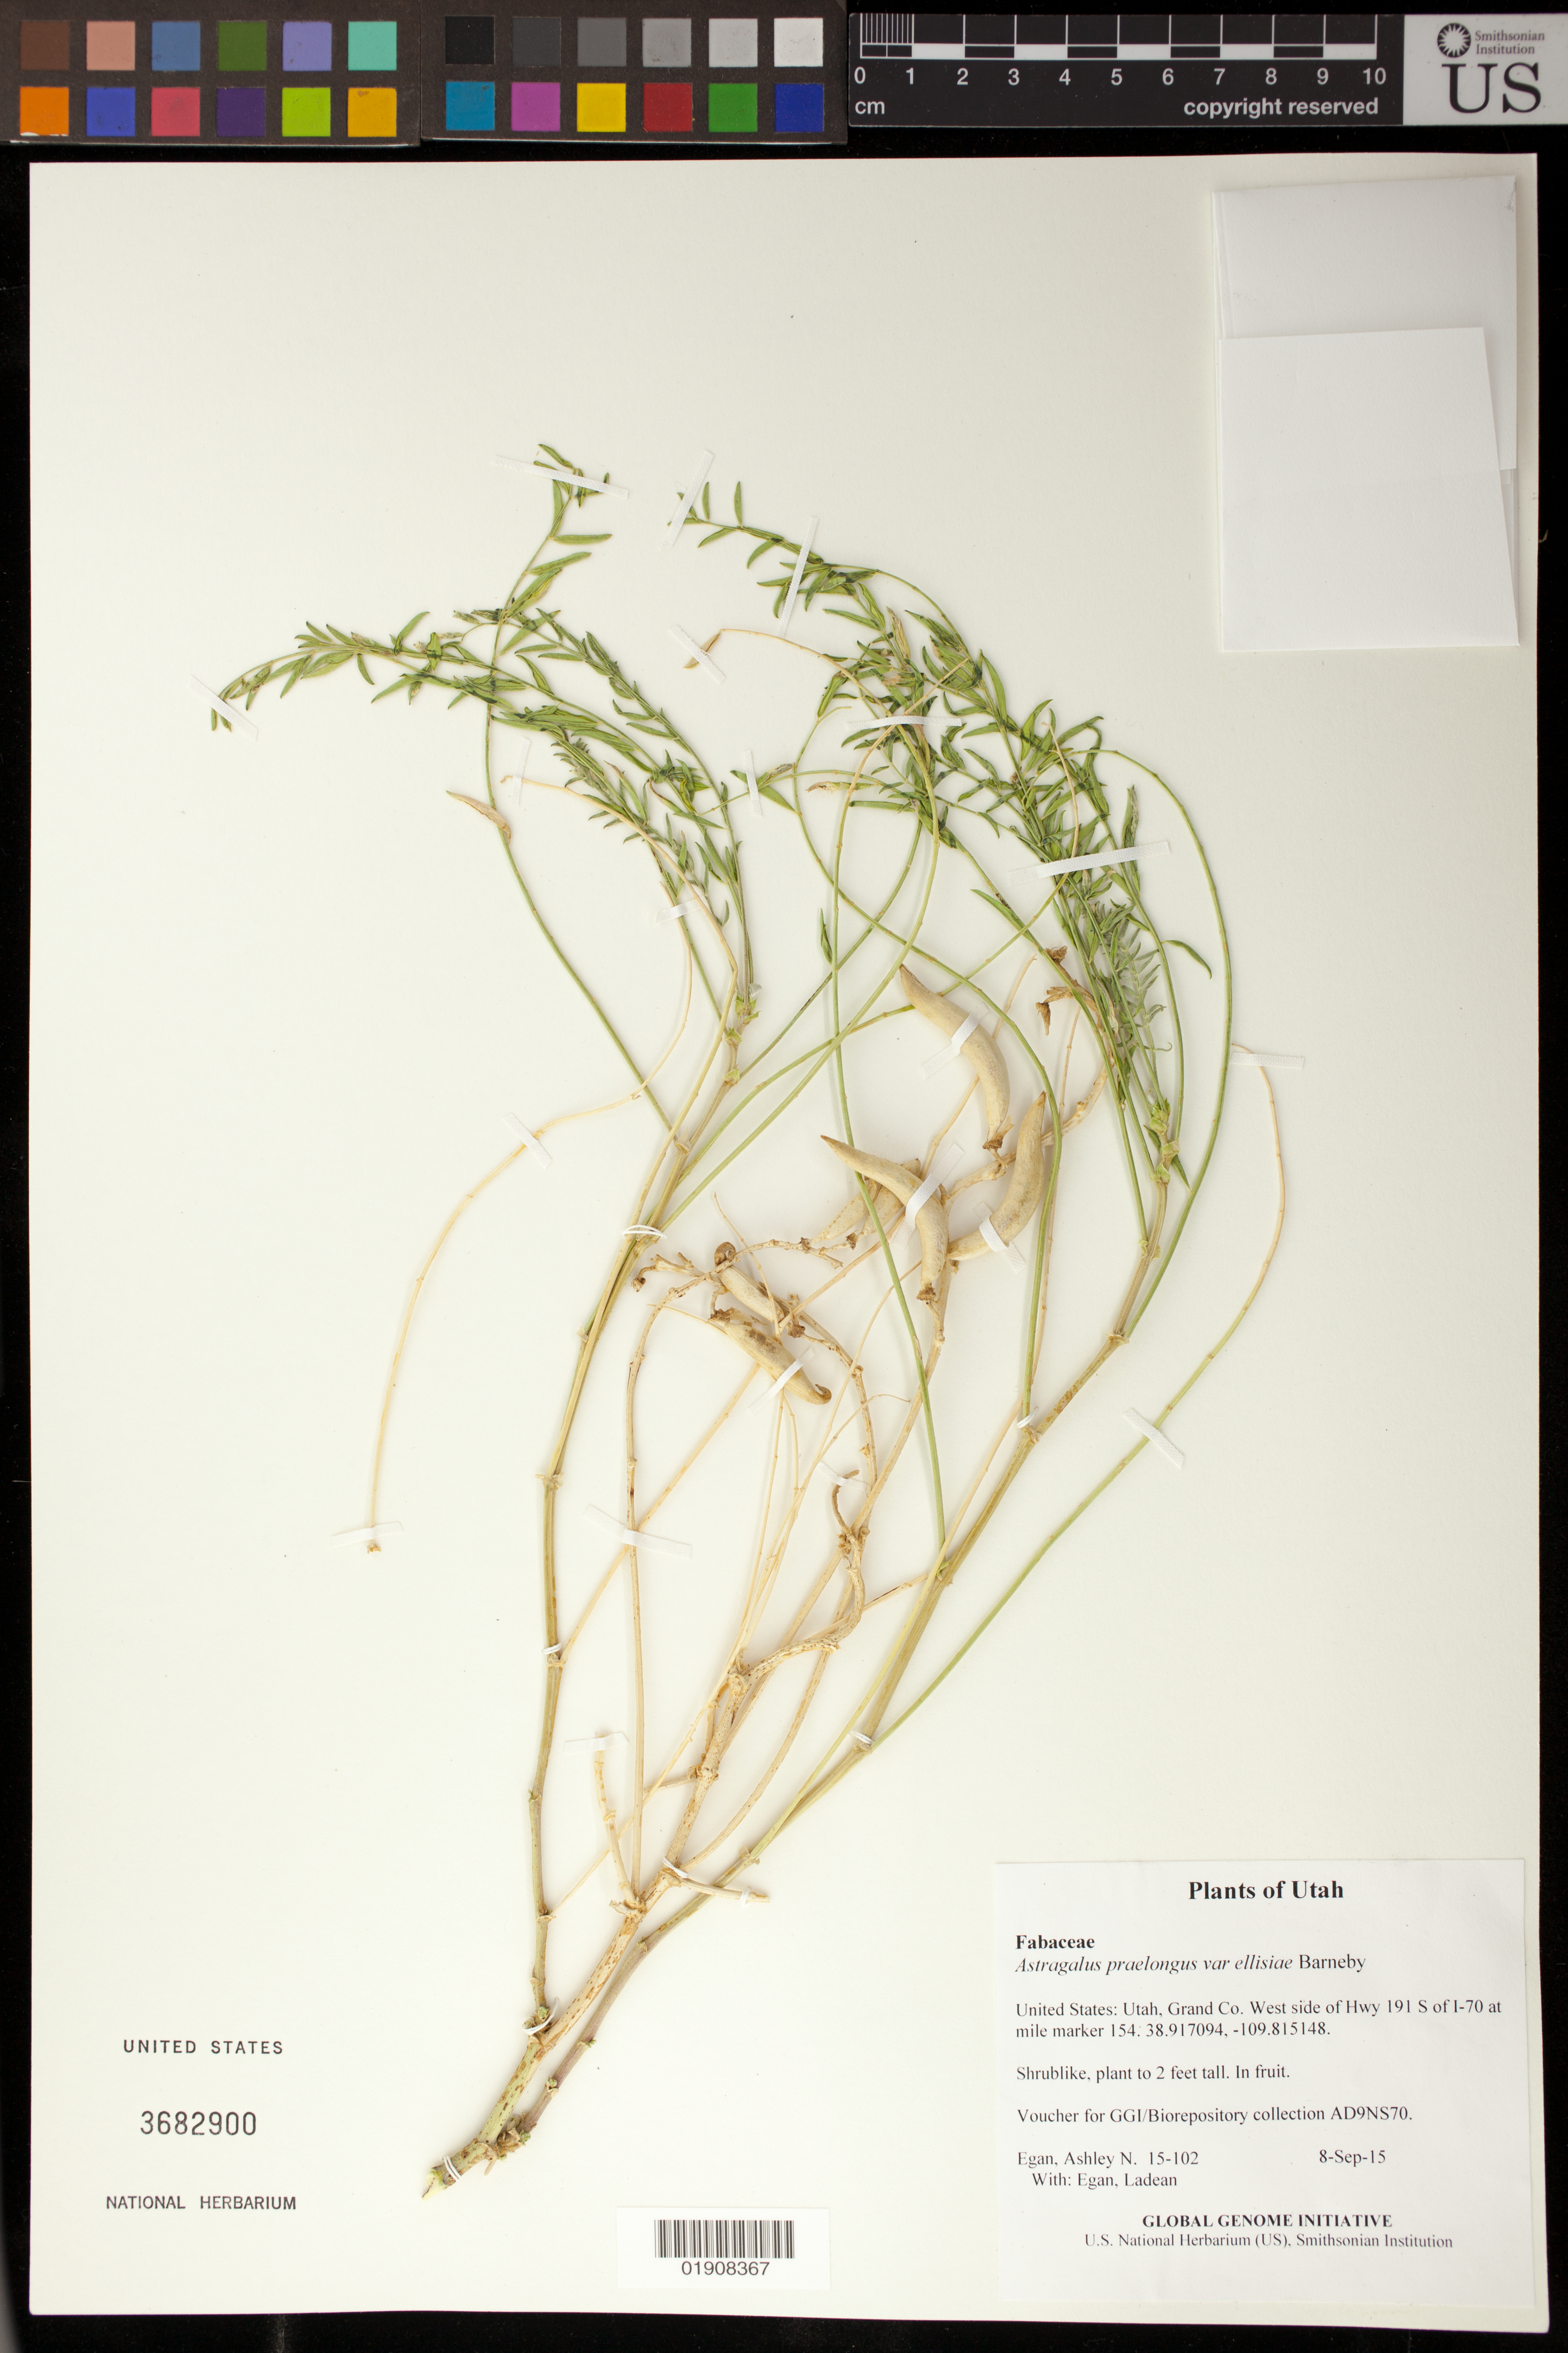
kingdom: Plantae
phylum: Tracheophyta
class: Magnoliopsida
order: Fabales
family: Fabaceae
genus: Astragalus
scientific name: Astragalus praelongus var. ellisiae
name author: (Rydb.) Barneby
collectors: A. N. Egan & L. Egan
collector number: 15-102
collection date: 2015-09-08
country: United States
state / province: Utah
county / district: Grand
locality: West side of Hwy 191 S of I-70 at mile marker 154.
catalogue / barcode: US 3682900